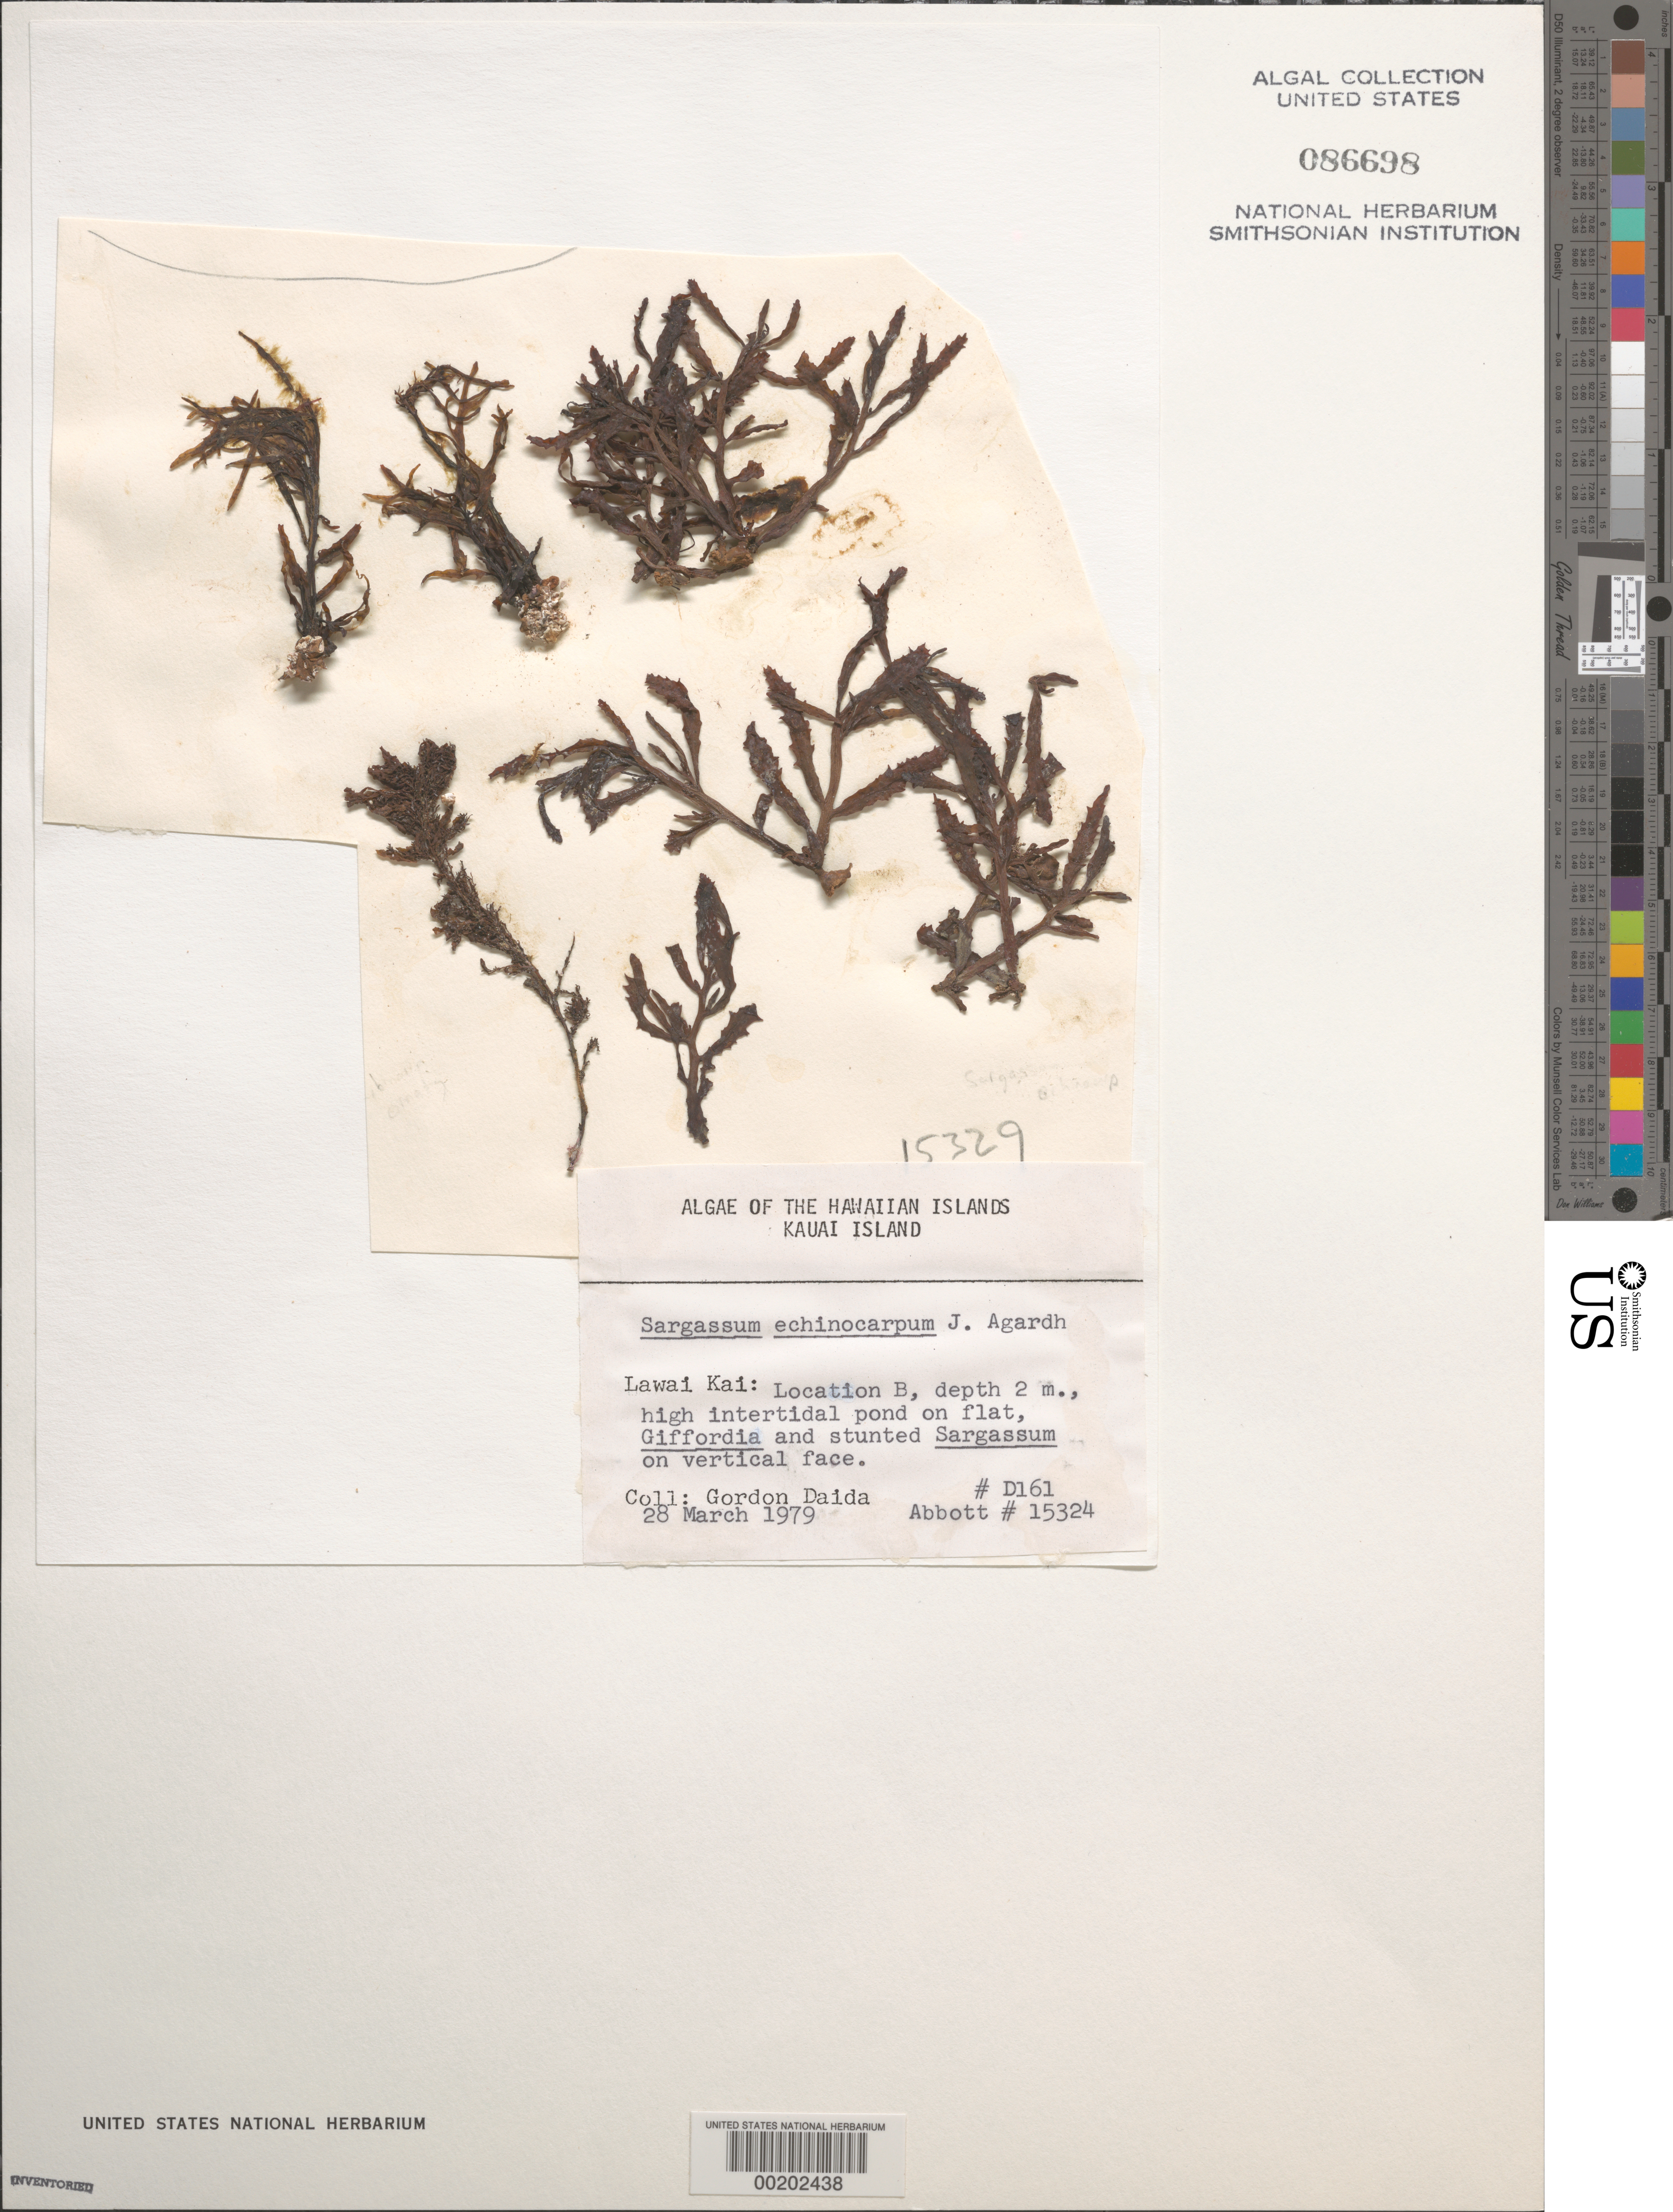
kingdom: Chromista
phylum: Ochrophyta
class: Phaeophyceae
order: Fucales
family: Sargassaceae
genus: Sargassum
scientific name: Sargassum aquifolium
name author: (Turner) C. Agardh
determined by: Algae name updating Project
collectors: G. Daida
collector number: D161 & IAA 15324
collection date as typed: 28 Mar 1979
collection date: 1979-03-28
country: United States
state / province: Hawaii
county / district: Kauai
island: Kaua'i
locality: Lawai Kai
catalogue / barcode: US 86698